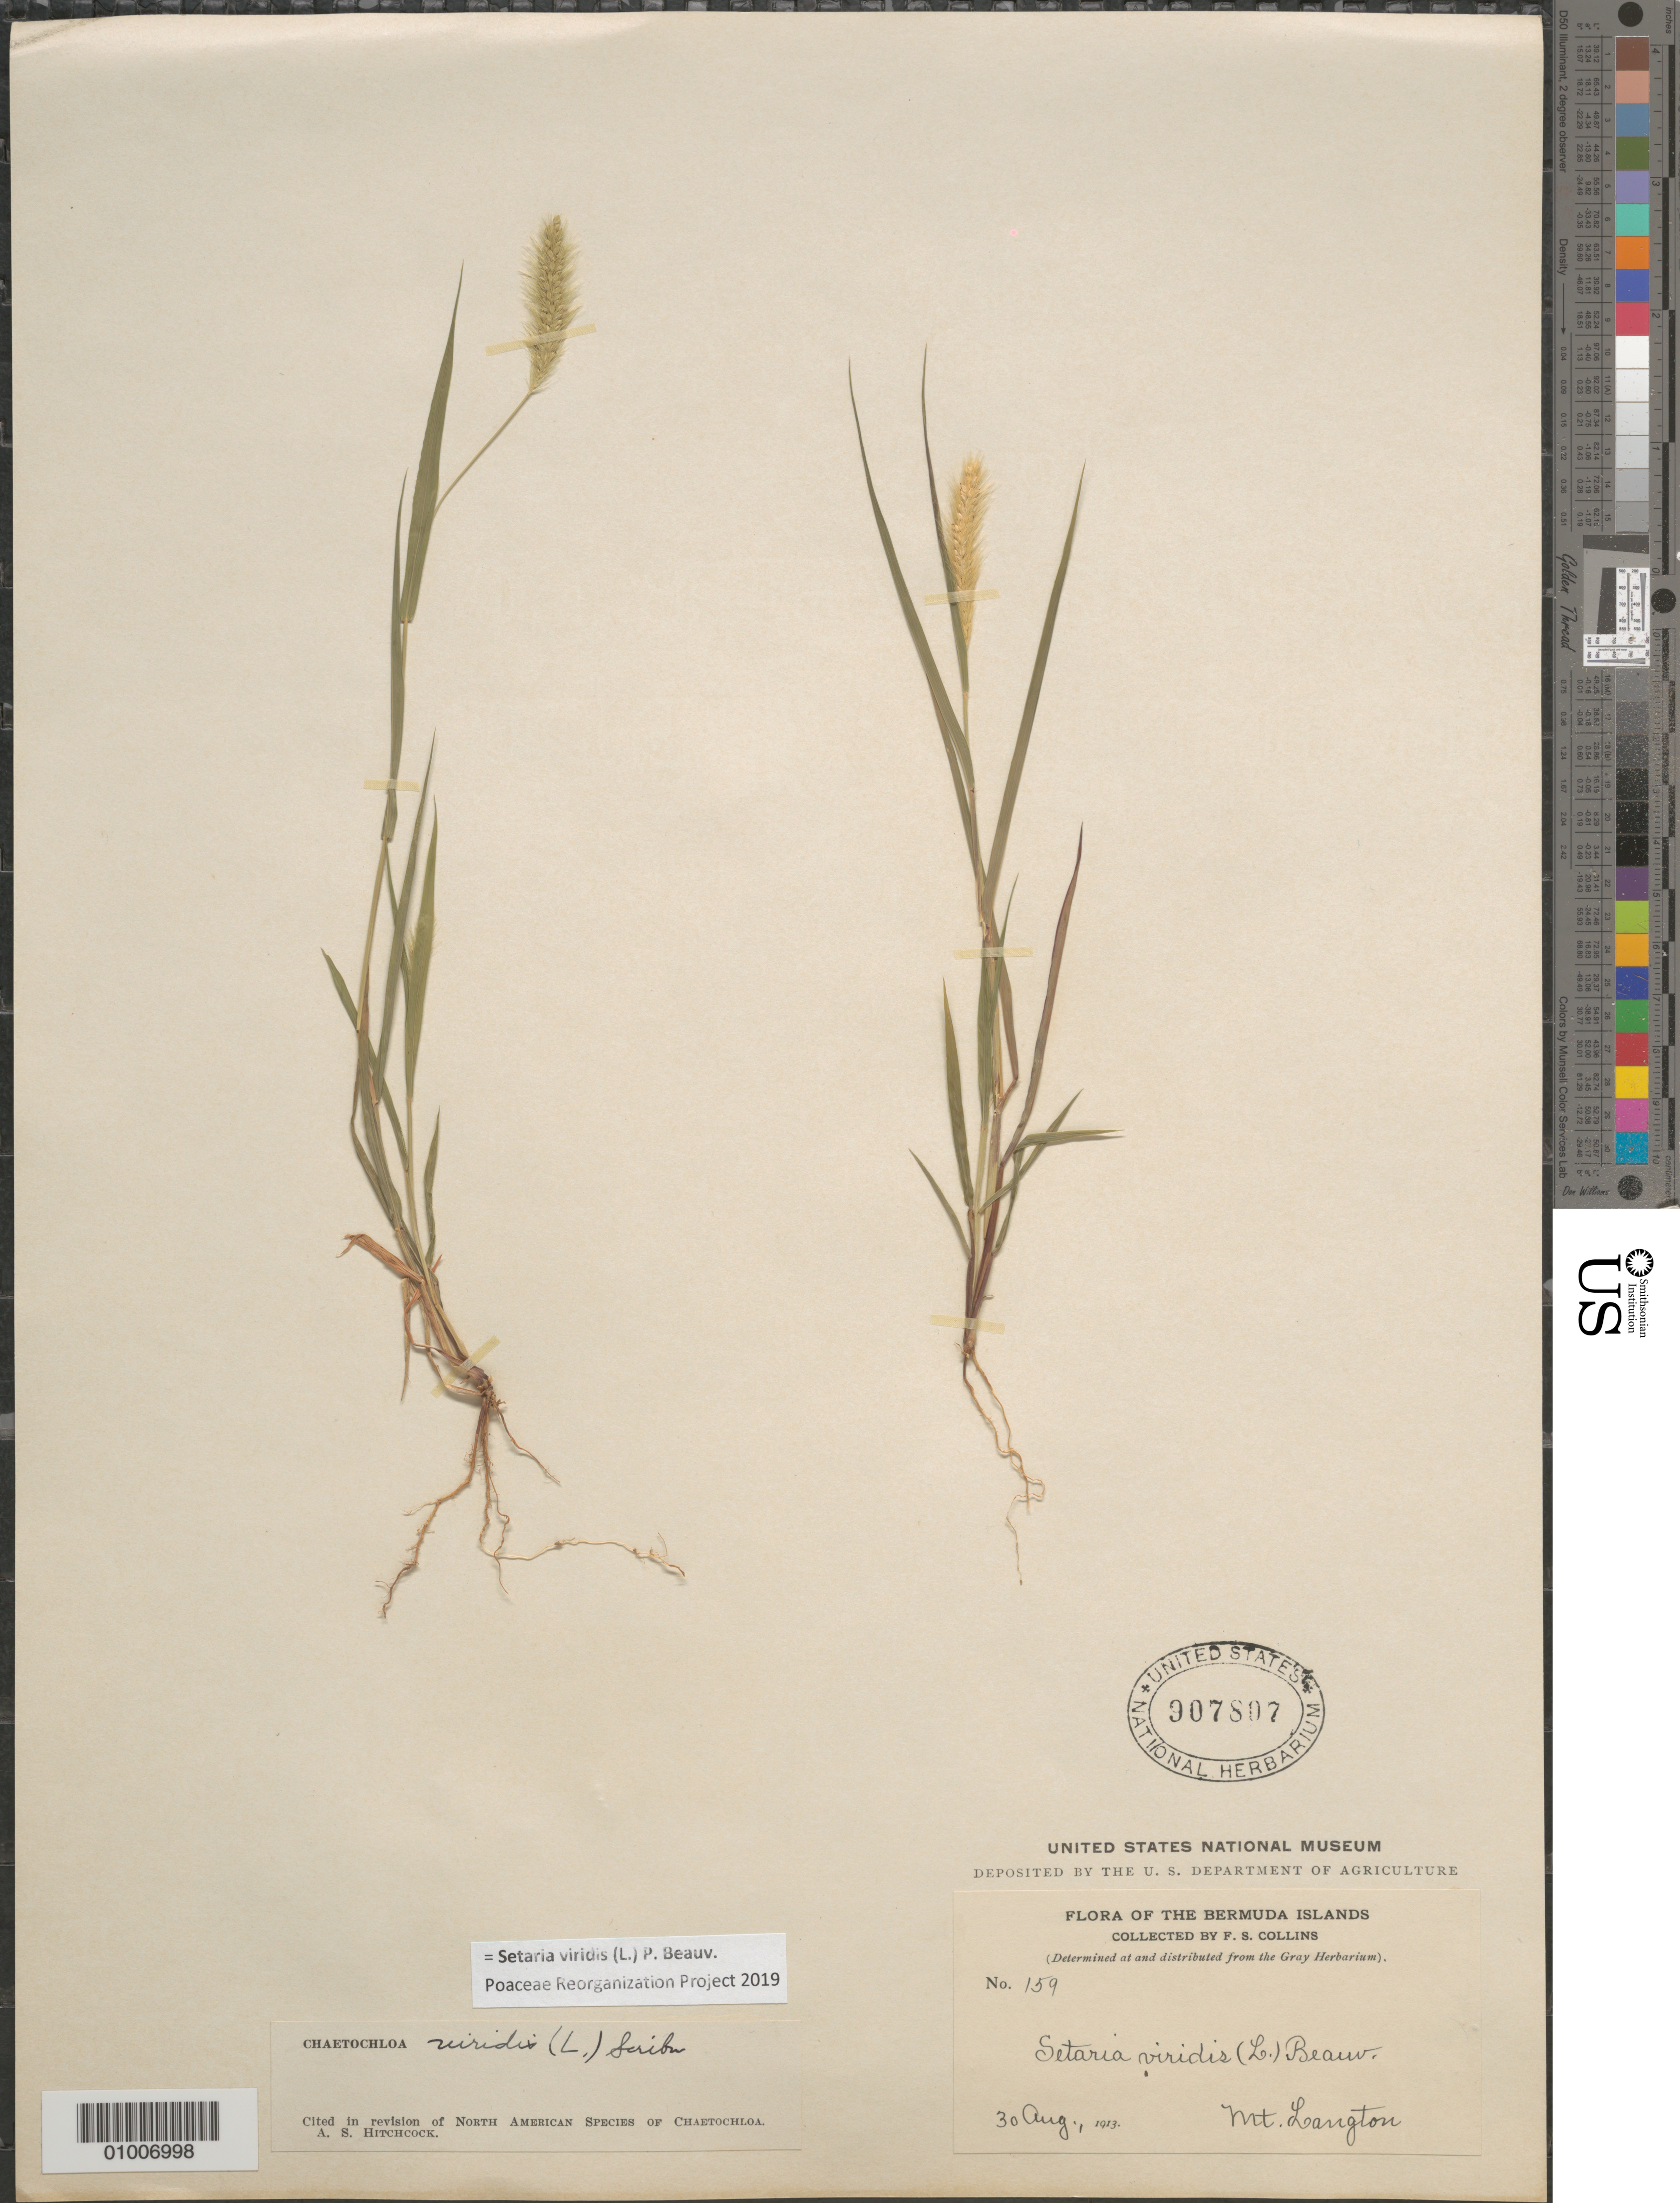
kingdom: Plantae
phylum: Tracheophyta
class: Liliopsida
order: Poales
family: Poaceae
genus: Setaria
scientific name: Setaria viridis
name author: (L.) P. Beauv.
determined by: Poaceae Reorganization Project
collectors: F. Collins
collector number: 159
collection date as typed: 30 Aug 1913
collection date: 1913-08-30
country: Bermuda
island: Bermuda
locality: Mt. Langton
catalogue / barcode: US 907807